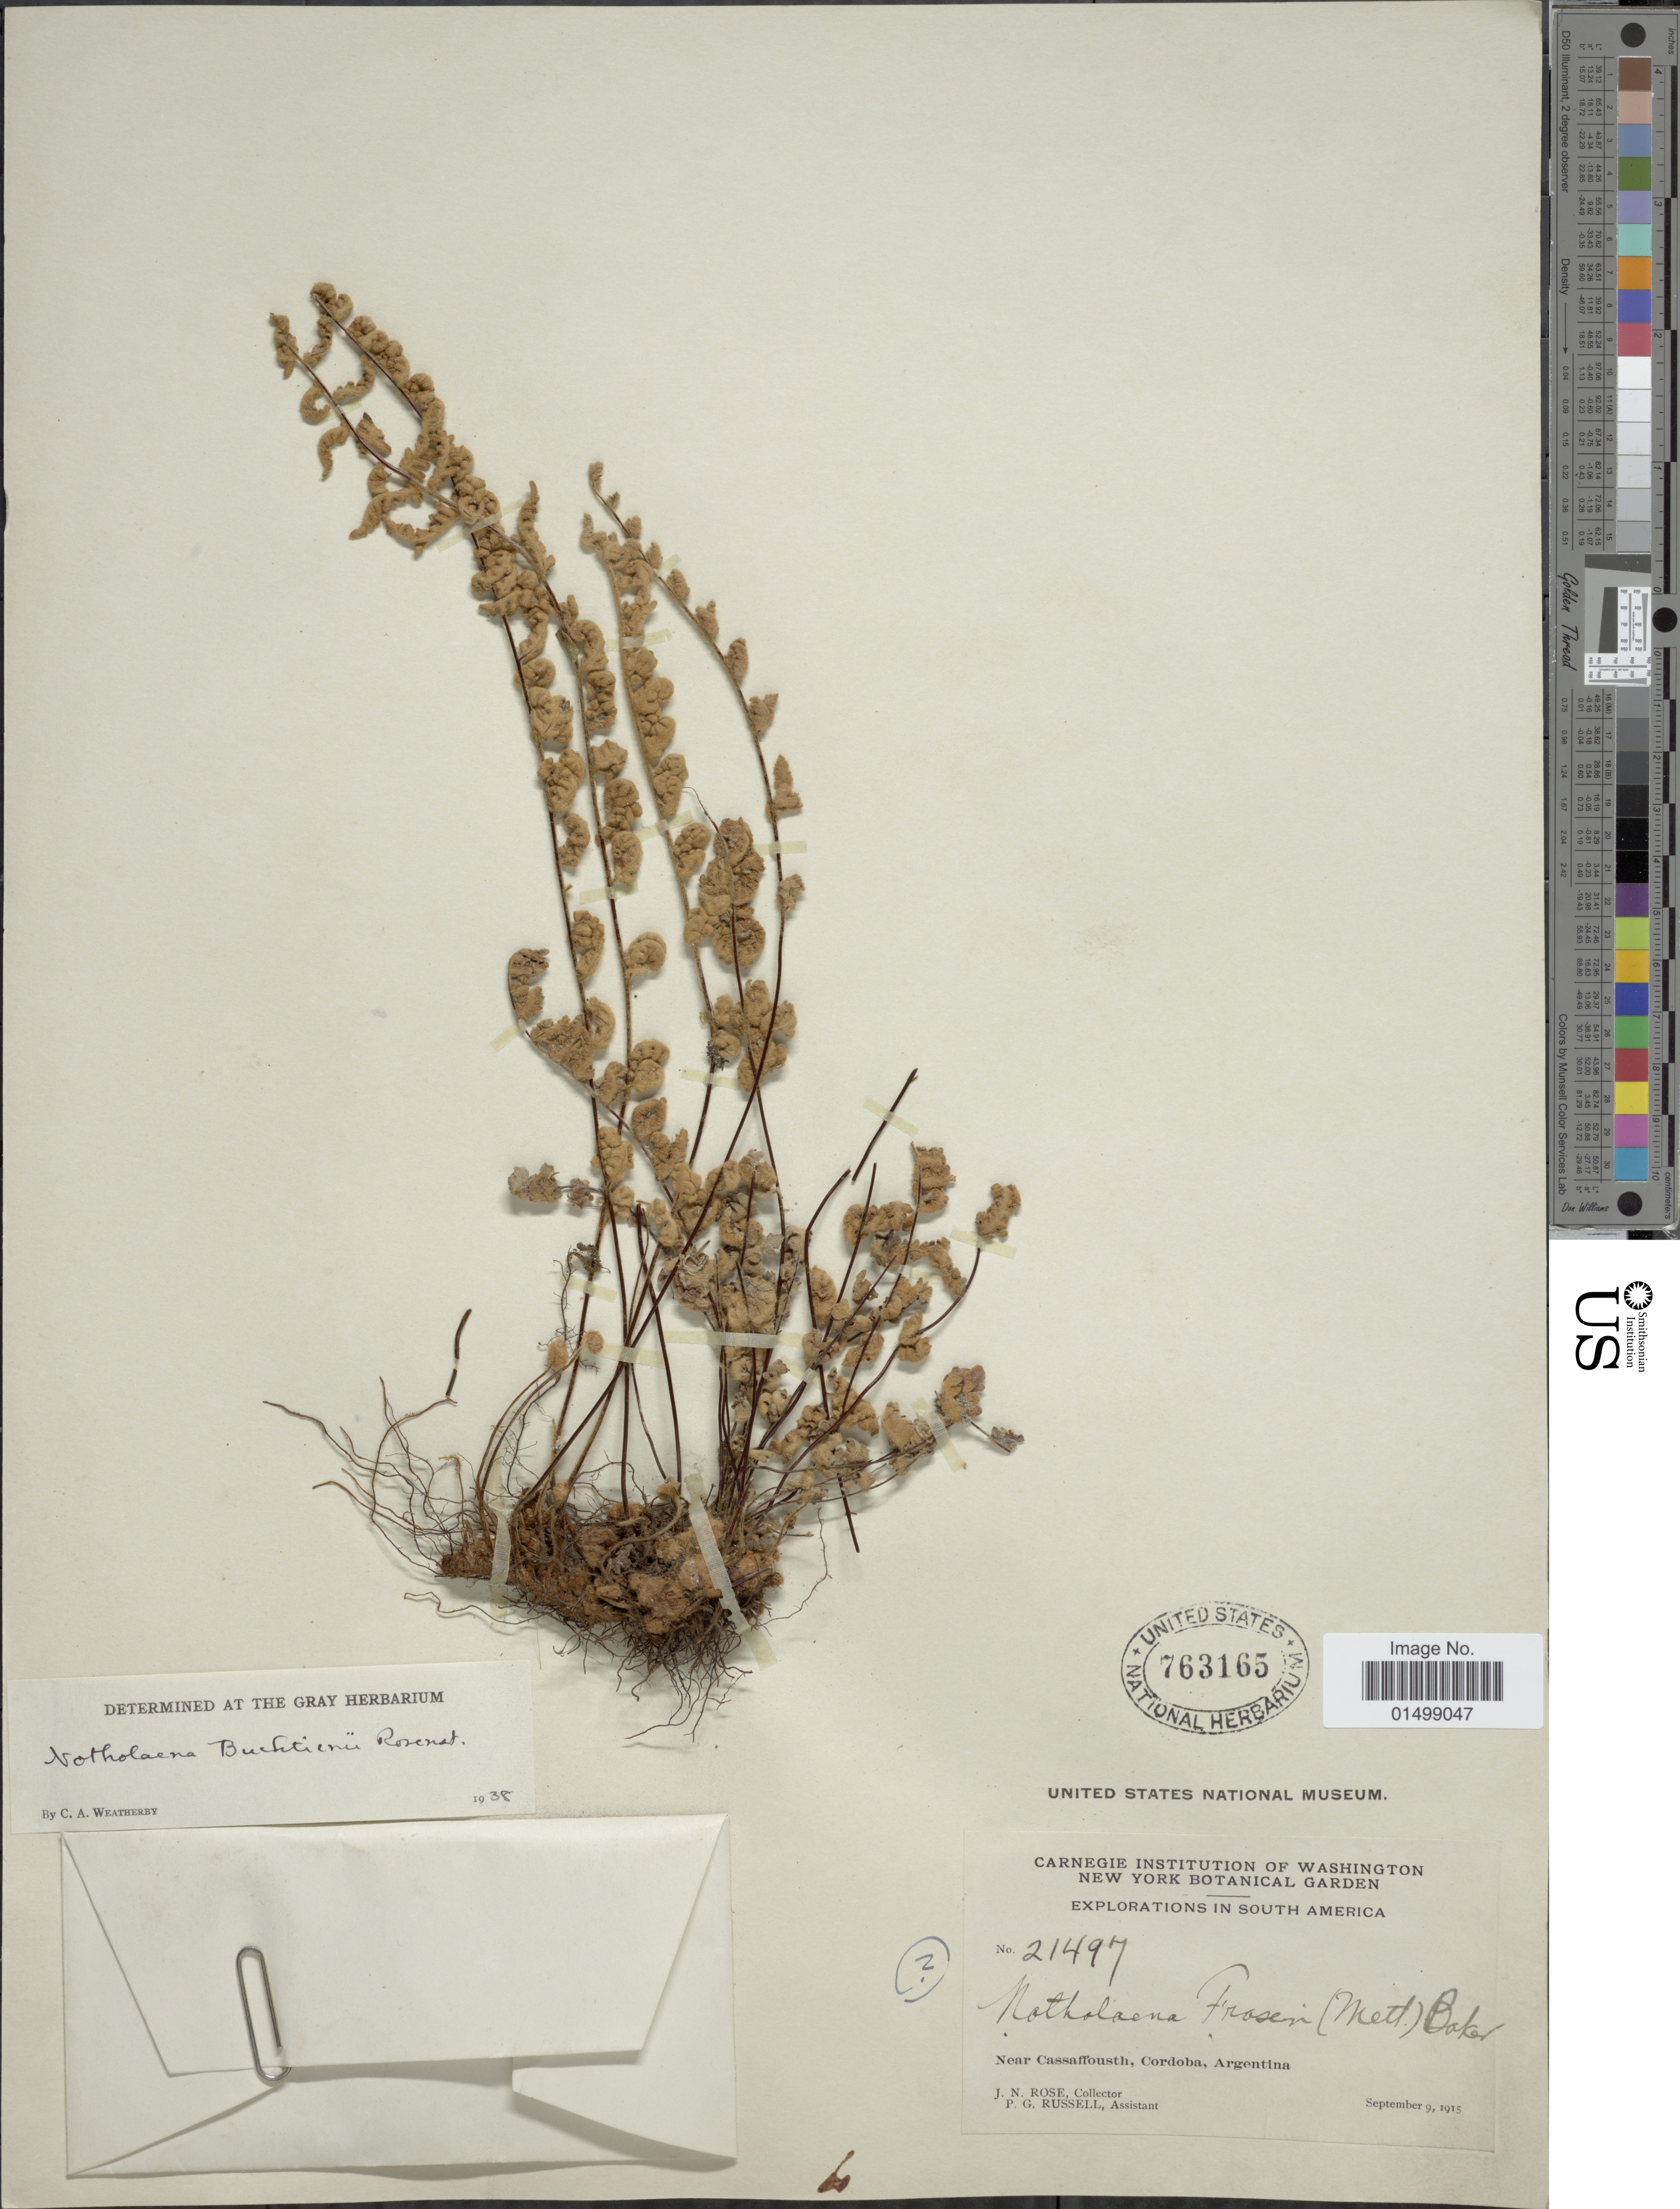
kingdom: Plantae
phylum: Tracheophyta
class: Polypodiopsida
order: Polypodiales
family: Pteridaceae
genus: Cheilanthes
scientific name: Cheilanthes buchtienii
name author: (Rosenst.) R.M. Tryon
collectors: J. N. Rose & P. G. Russell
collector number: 21497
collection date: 1915-09-09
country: Argentina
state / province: Cordoba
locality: Explorations in South America, Near Cassaffousth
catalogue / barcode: US 763165